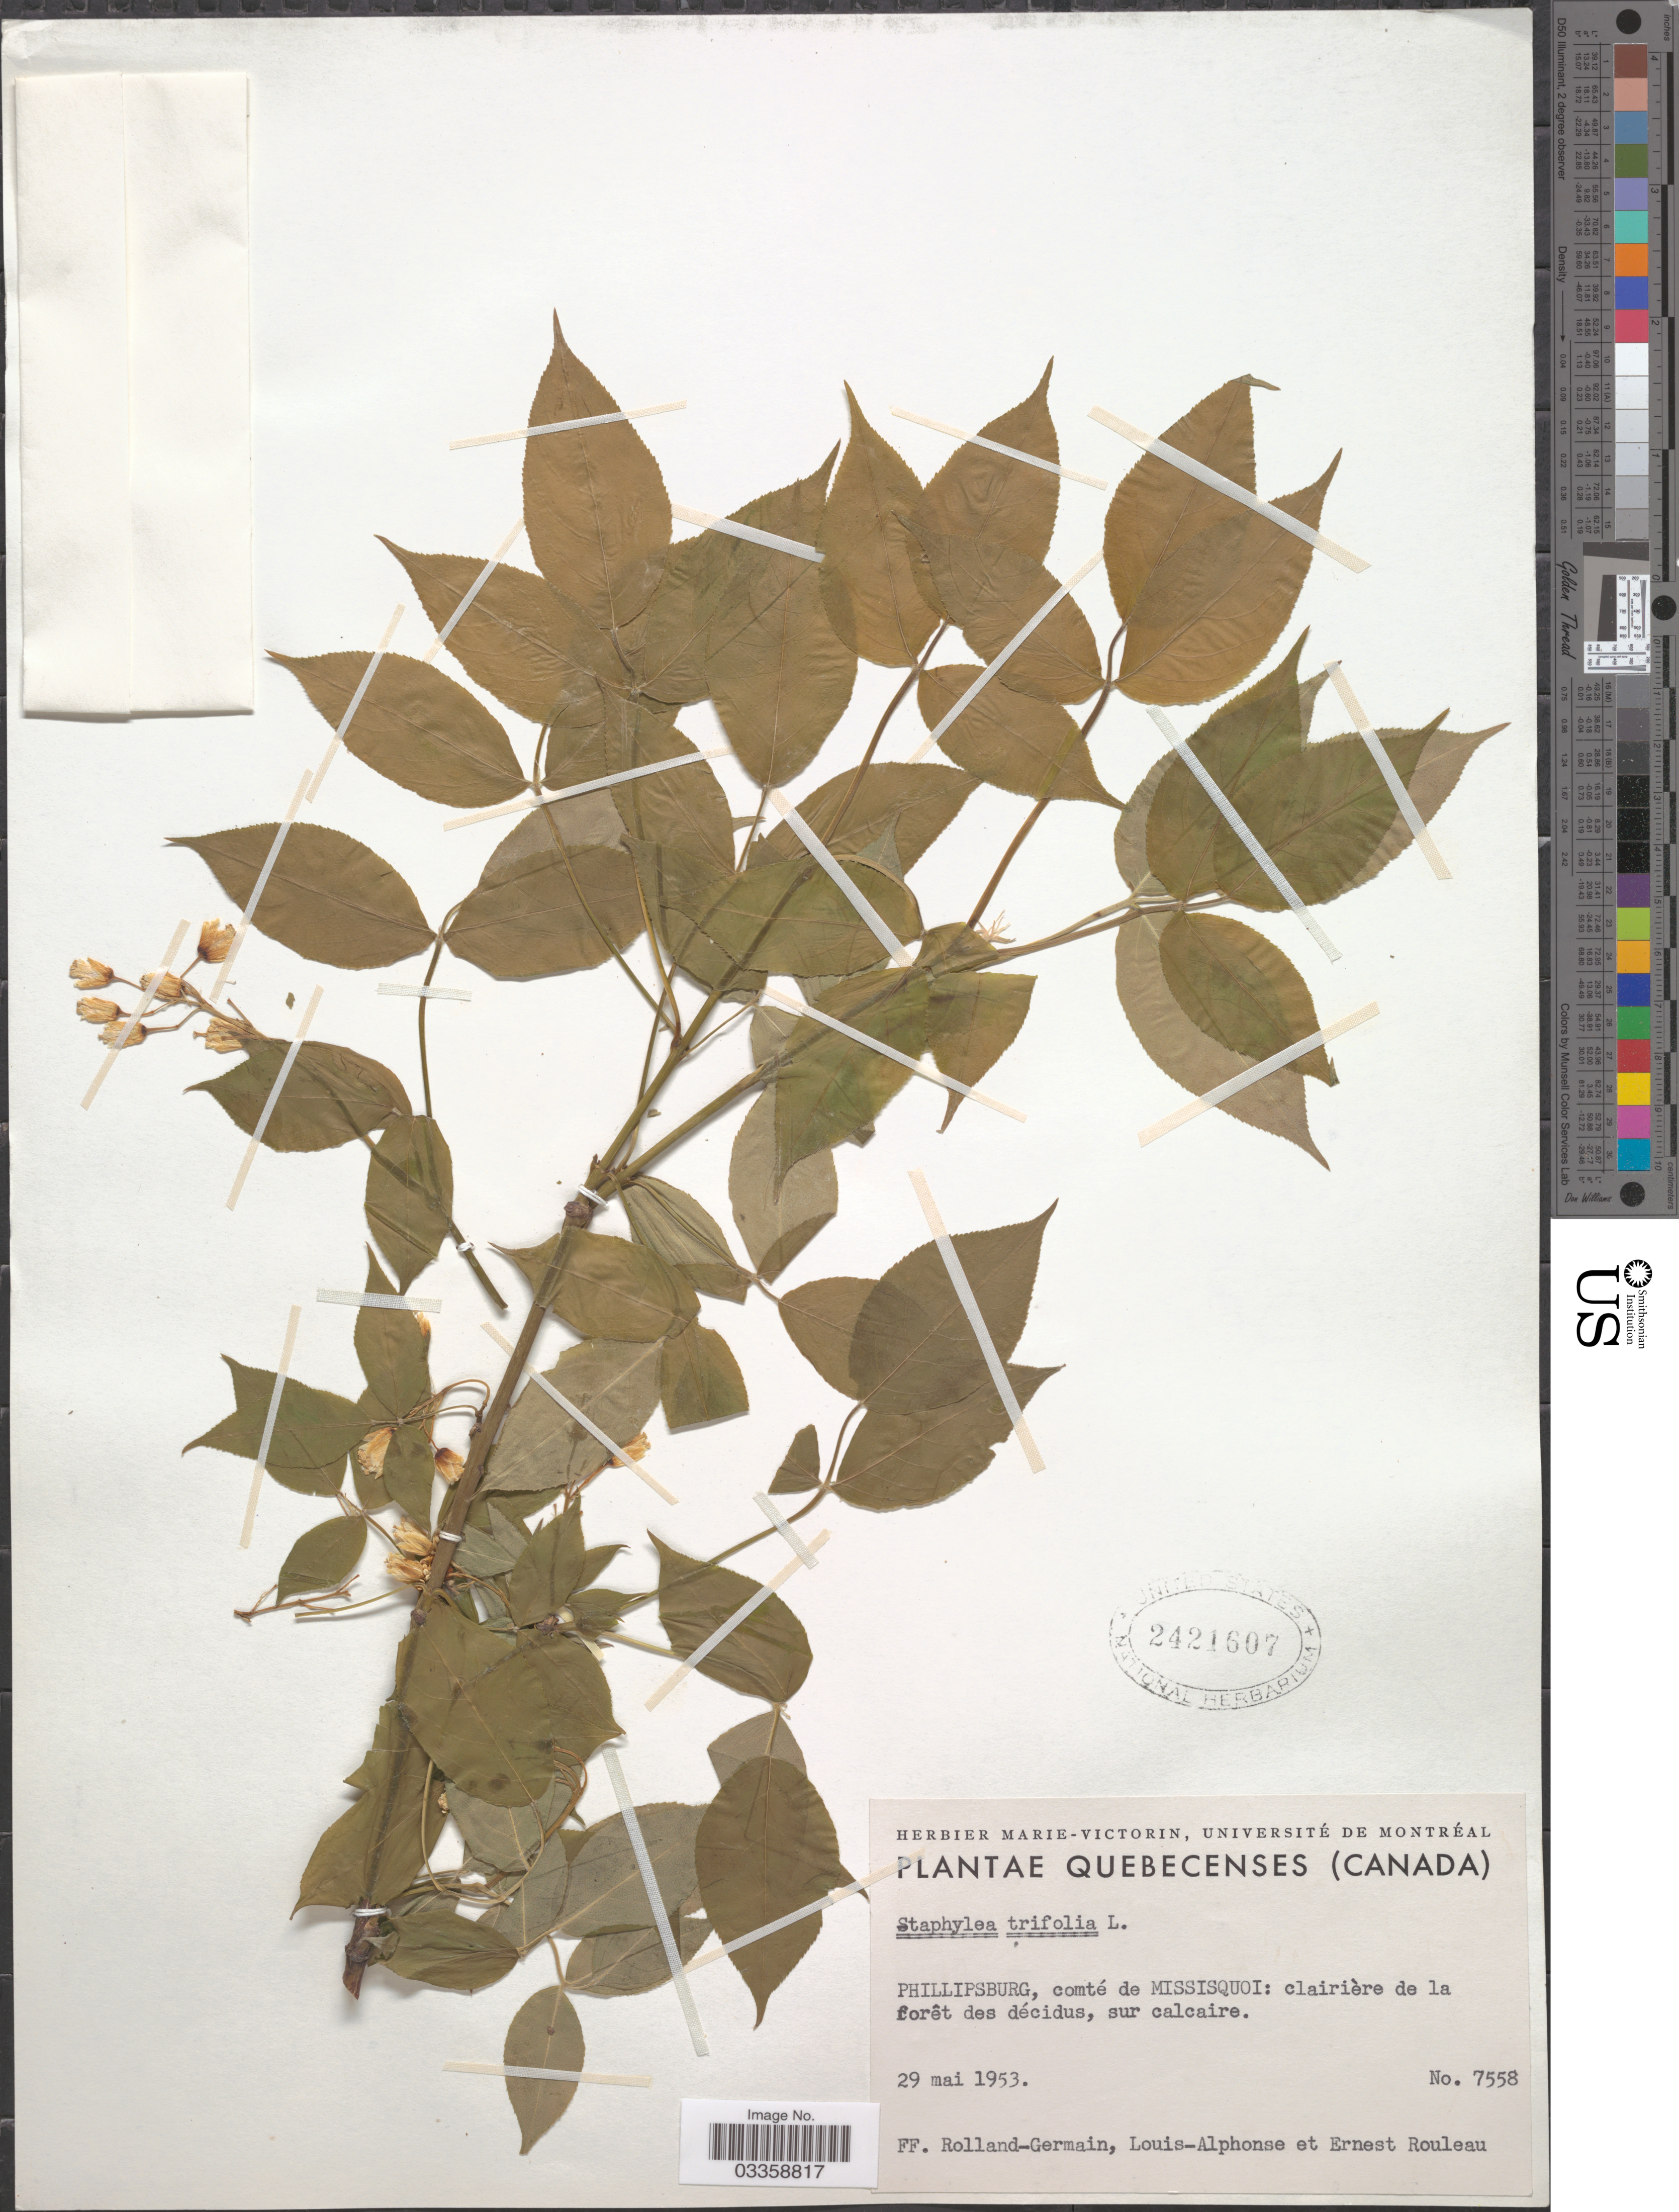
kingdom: Plantae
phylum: Tracheophyta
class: Magnoliopsida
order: Crossosomatales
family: Staphyleaceae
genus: Staphylea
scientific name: Staphylea trifolia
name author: L.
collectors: Rolland-Germain, Louis-Alphonse & E. Rouleau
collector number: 7558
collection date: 1953-05-29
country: Canada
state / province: Quebec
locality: Quebecenses. Phillipsburg, comté de Missiquoi: clairière de la forêt des décidus, sur calcaire.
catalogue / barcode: US 2421607